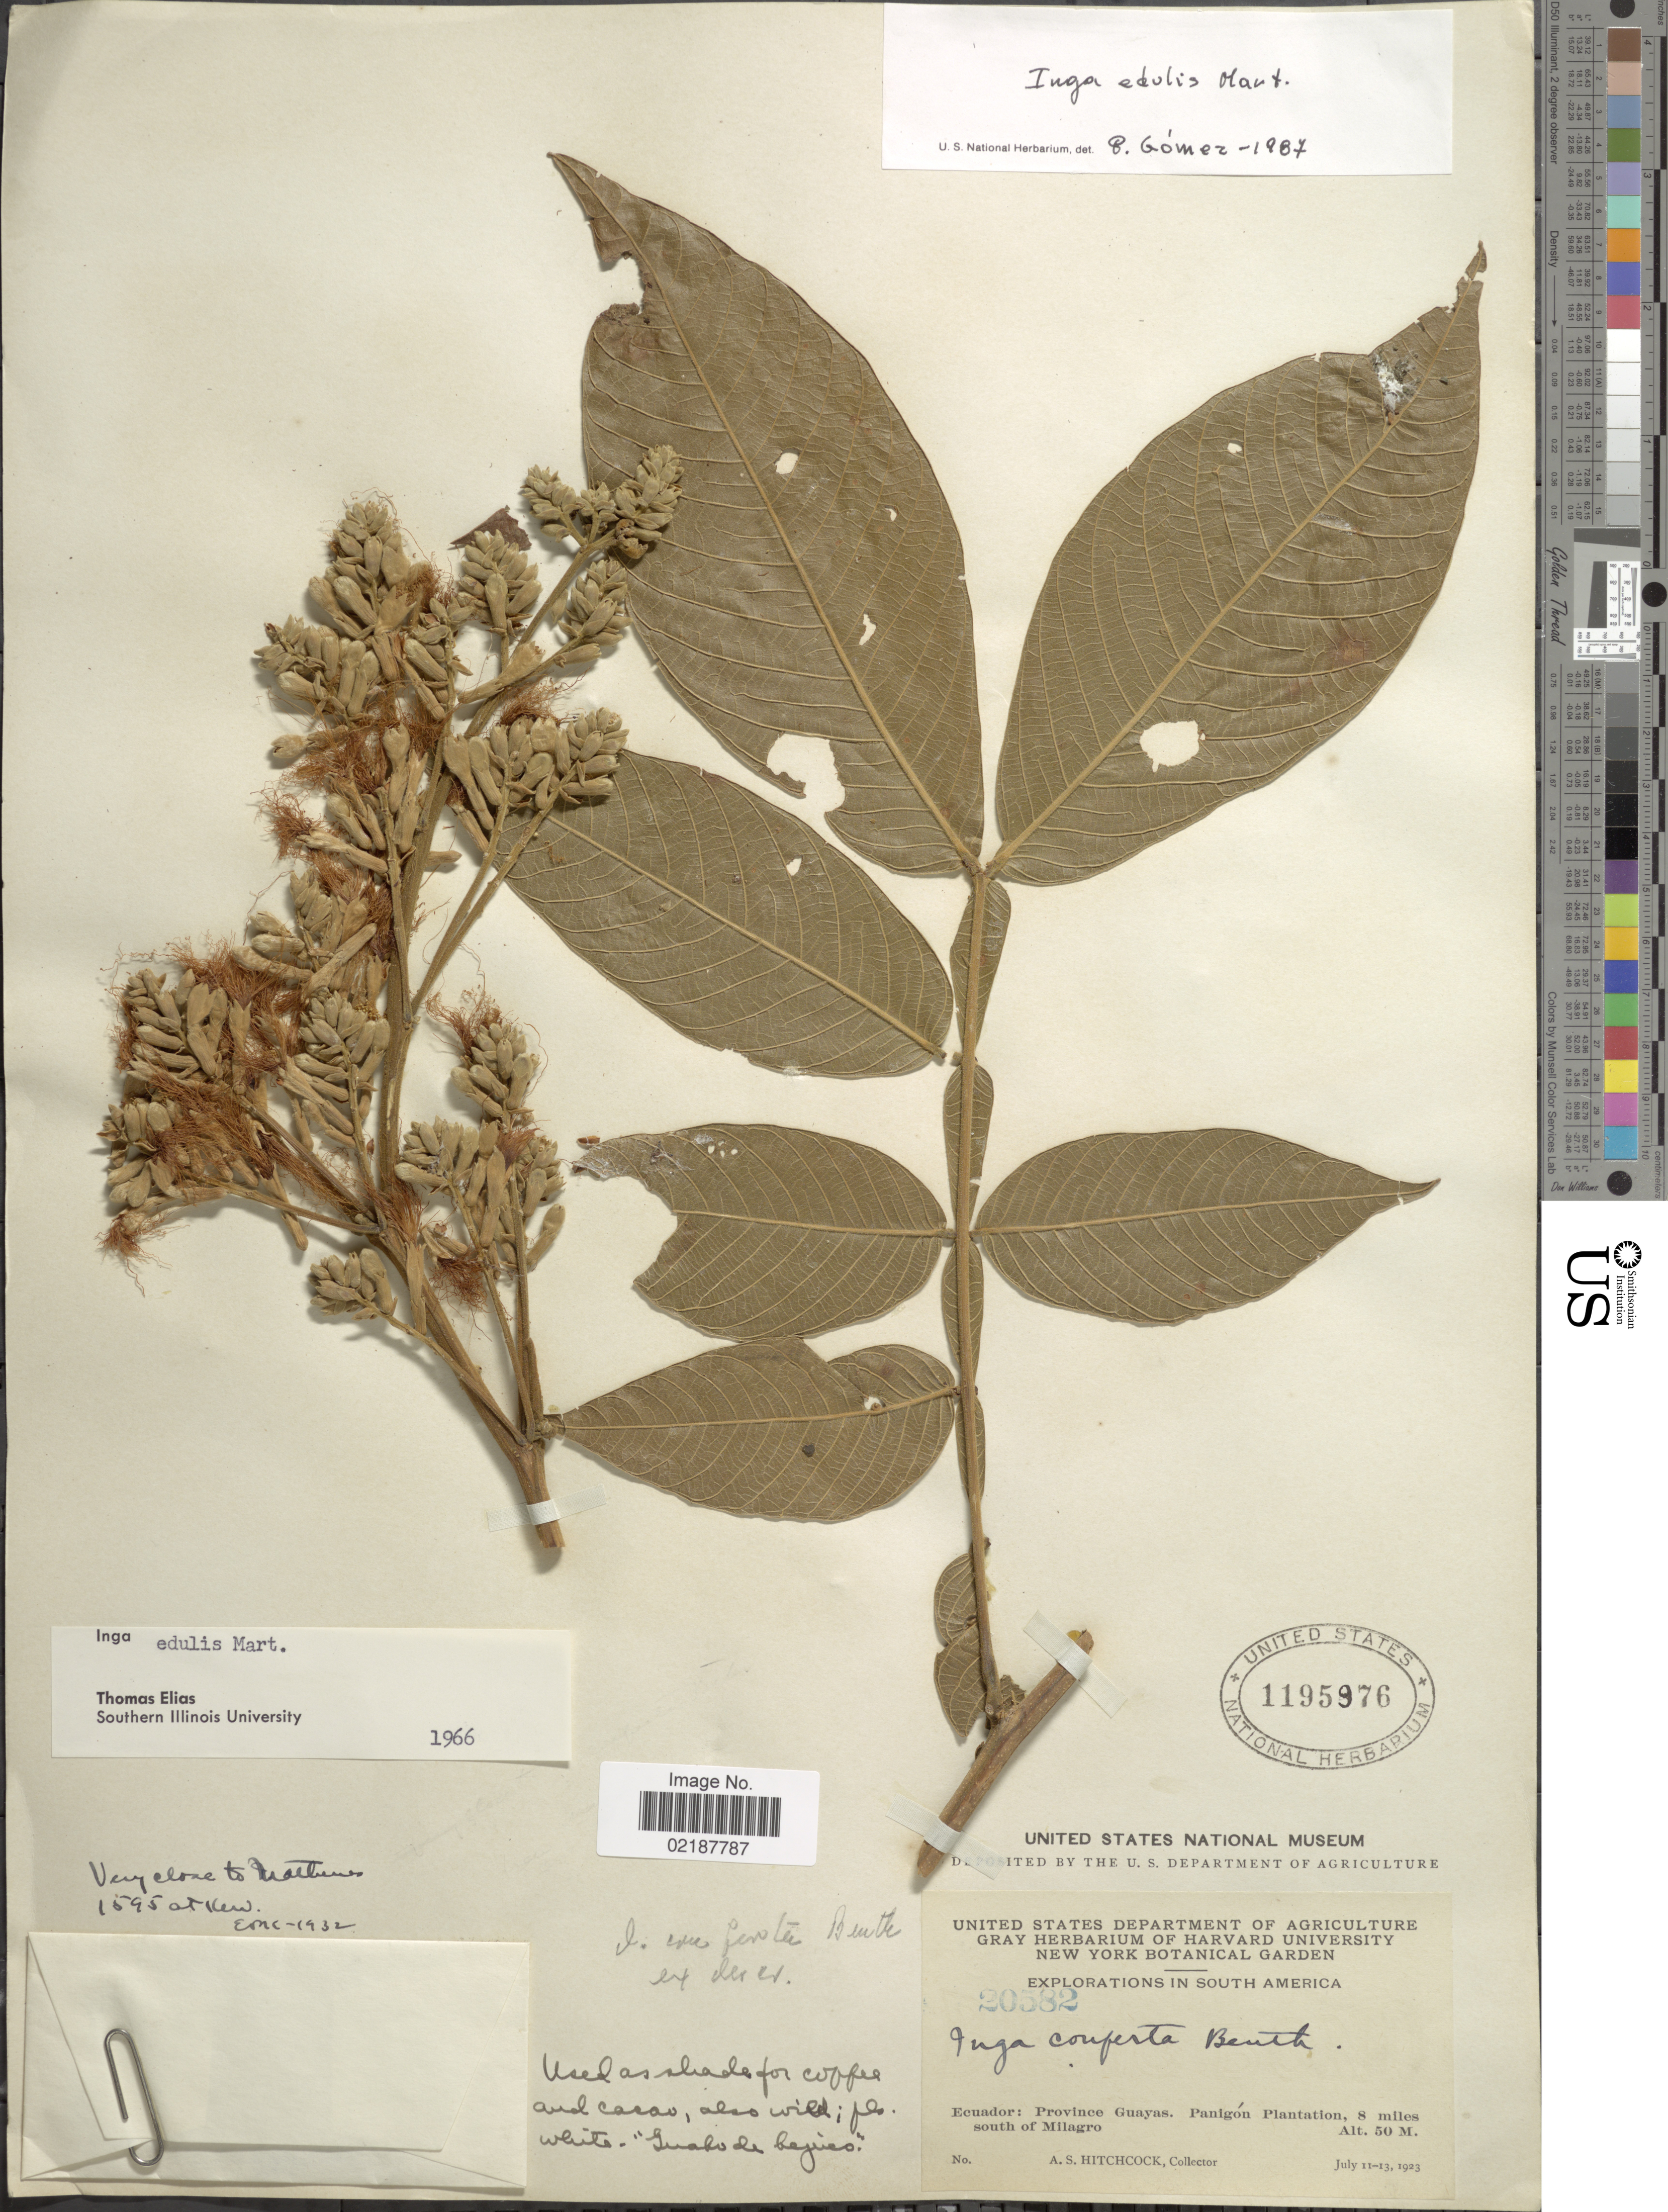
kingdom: Plantae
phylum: Tracheophyta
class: Magnoliopsida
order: Fabales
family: Fabaceae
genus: Inga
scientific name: Inga edulis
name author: Mart.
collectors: A. S. Hitchcock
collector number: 20582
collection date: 1923-07-11/1923-07-13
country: Ecuador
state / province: Guayas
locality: Province Guayas, Panigon Plantation, 8 miles south of Milagro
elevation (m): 50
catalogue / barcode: US 1195976